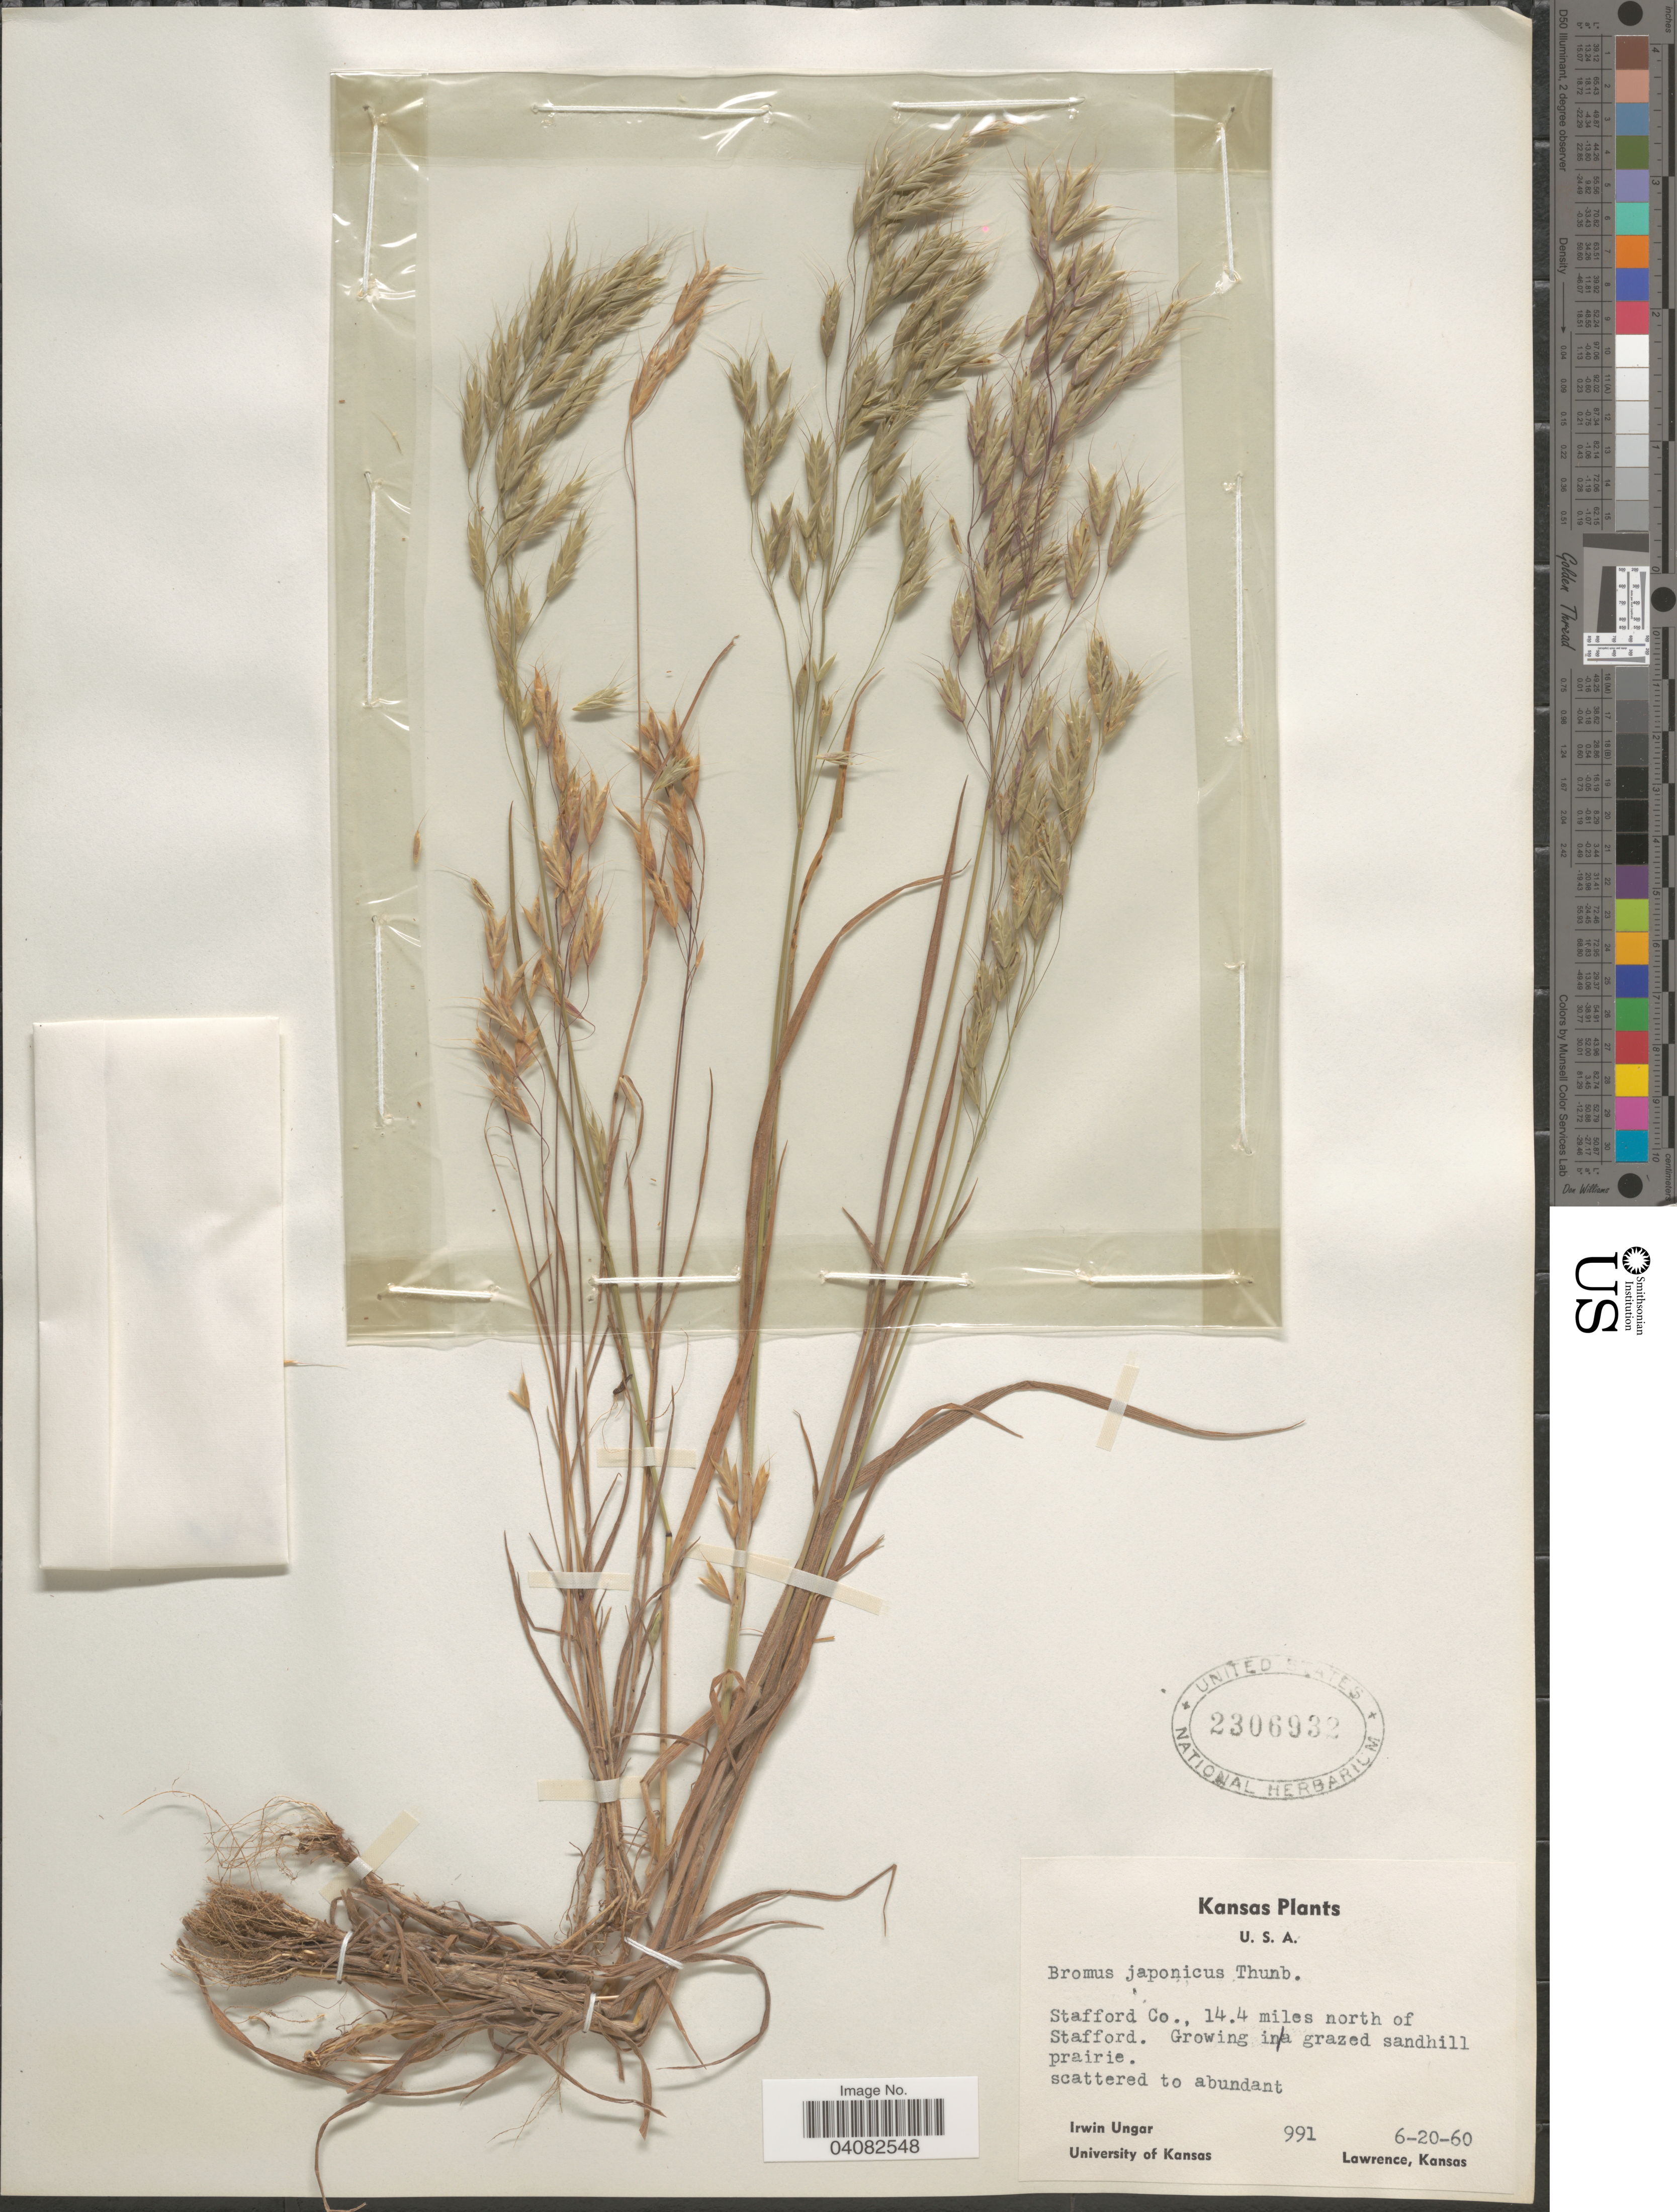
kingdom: Plantae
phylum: Tracheophyta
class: Liliopsida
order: Poales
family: Poaceae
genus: Bromus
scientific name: Bromus japonicus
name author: Houtt.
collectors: I. Ungar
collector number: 991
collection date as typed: Transcribed d/m/y: 20/6/60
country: United States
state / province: Kansas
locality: Stafford Co., 14.4 miles north of Stafford.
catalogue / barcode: US 2306932